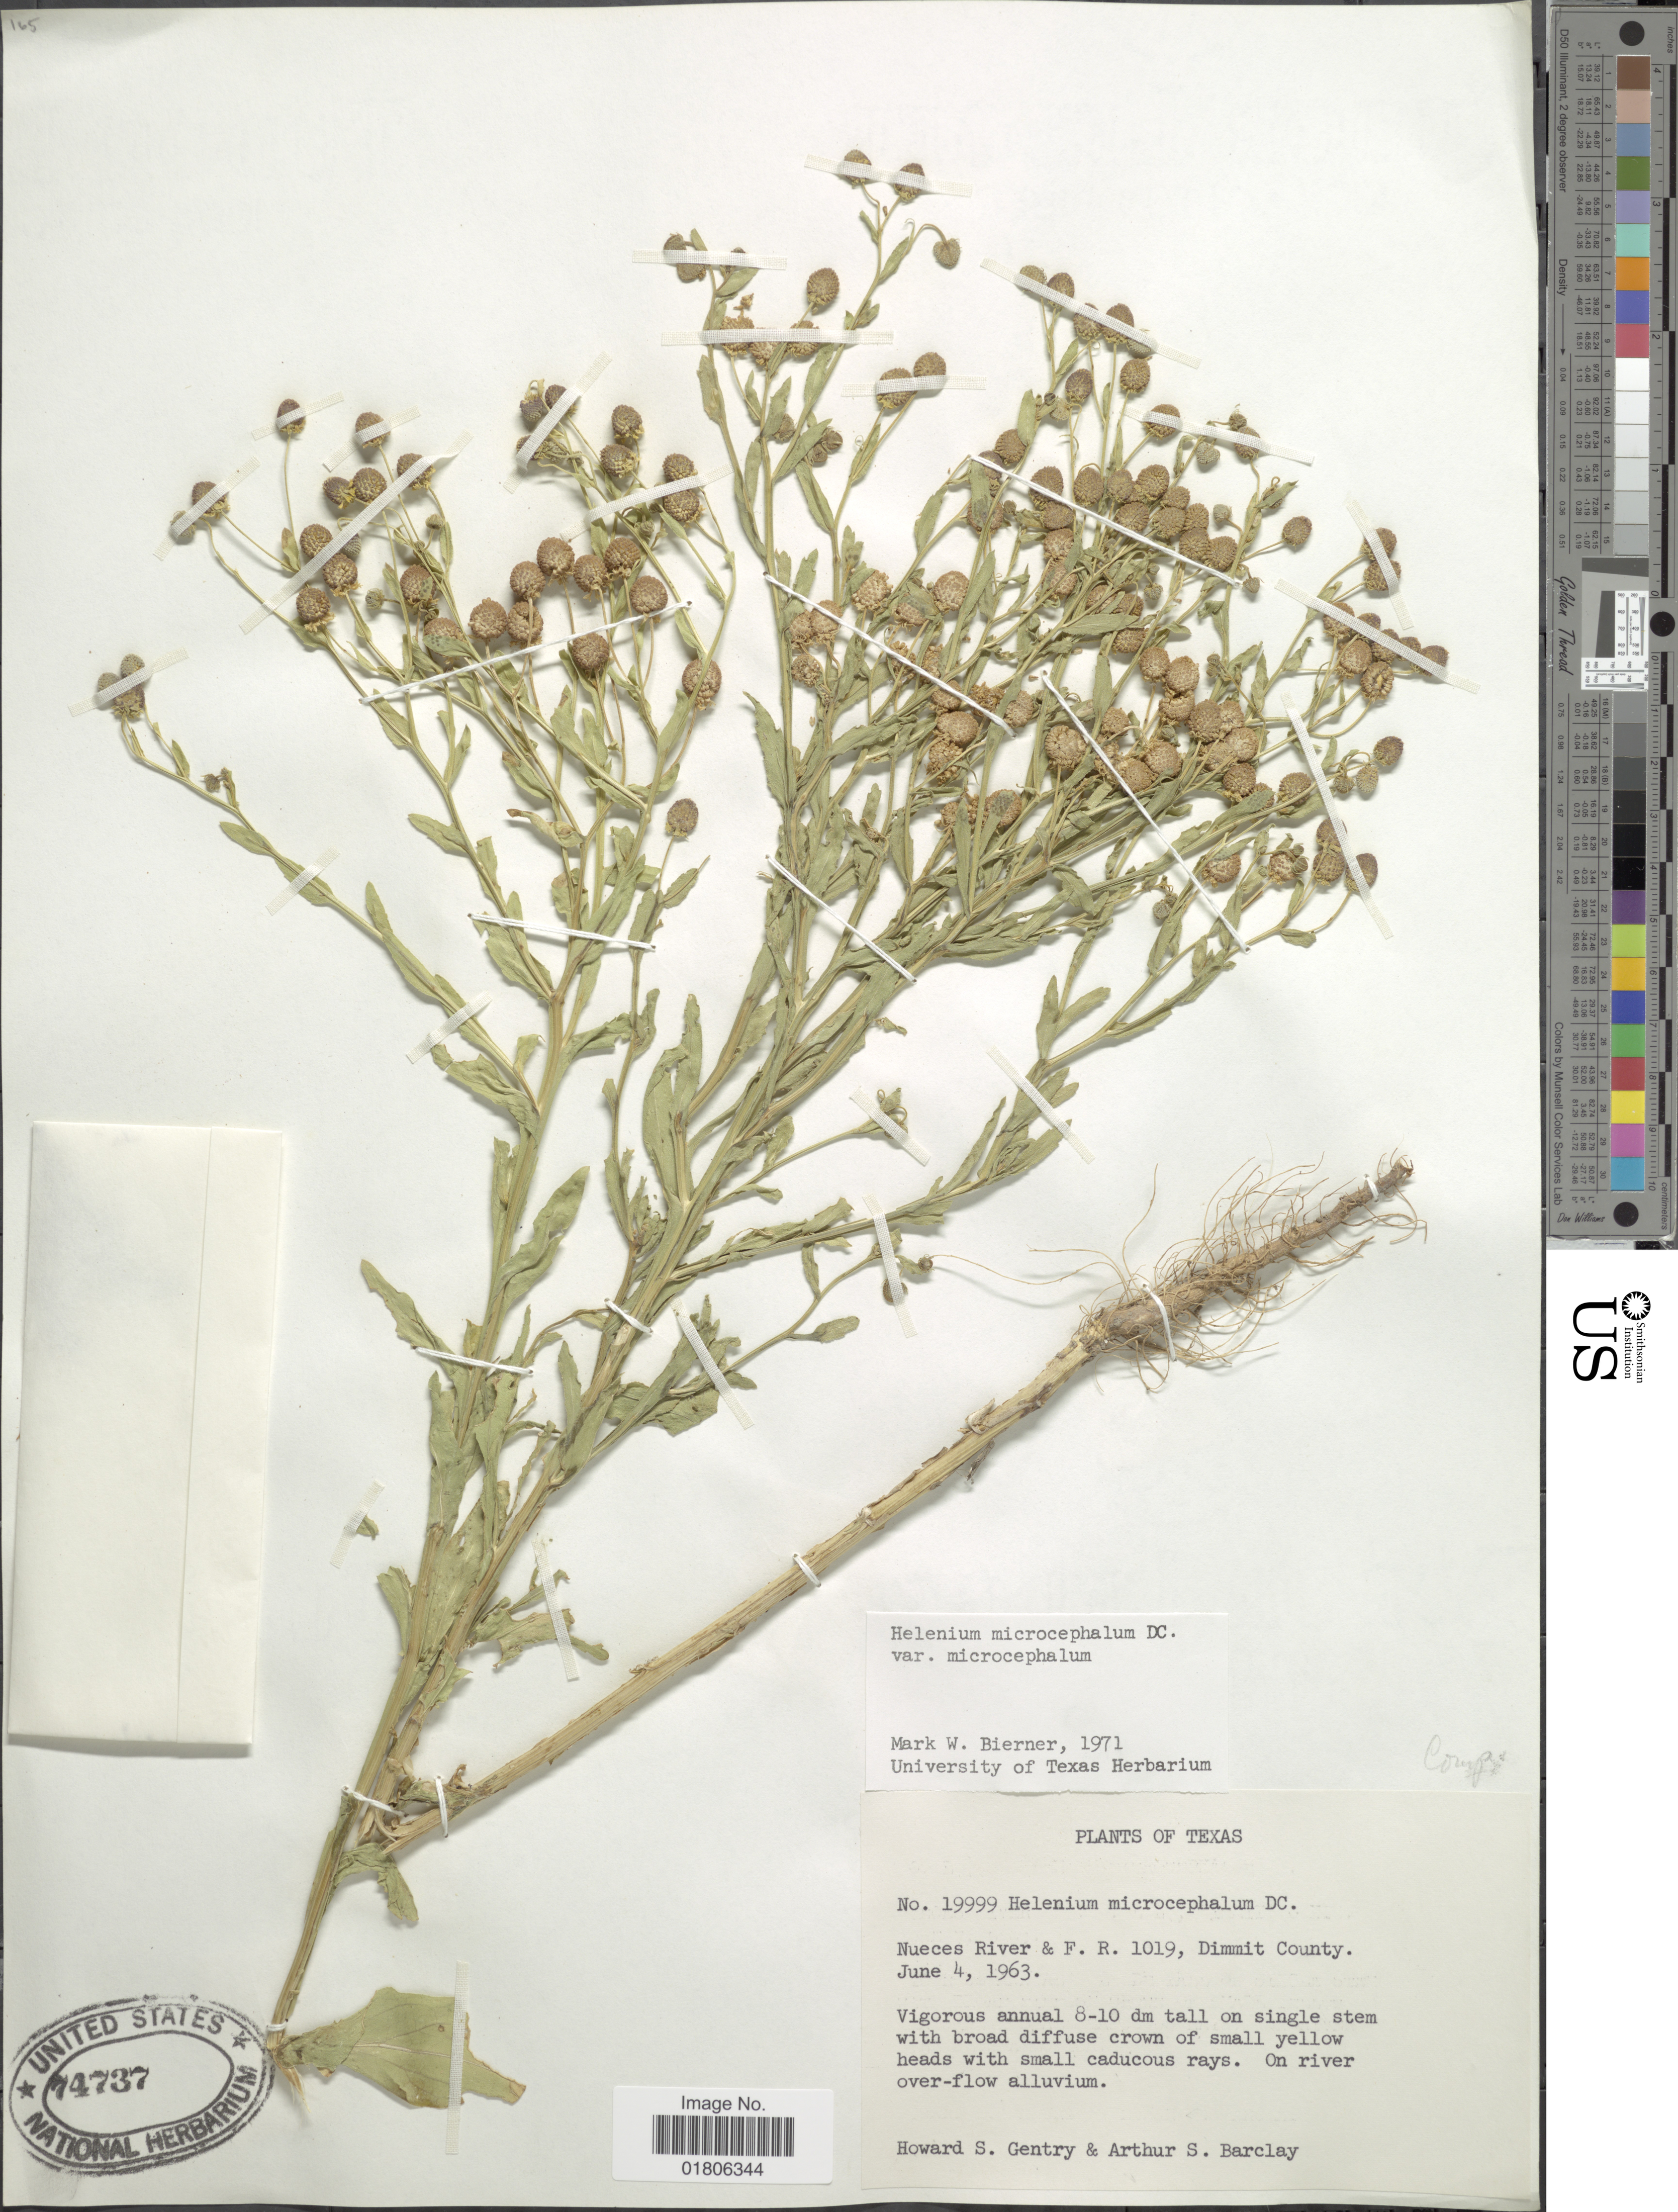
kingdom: Plantae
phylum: Tracheophyta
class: Magnoliopsida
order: Asterales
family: Asteraceae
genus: Helenium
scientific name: Helenium microcephalum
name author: DC.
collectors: H. S. Gentry & A. S. Barclay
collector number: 19999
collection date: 1963-06-04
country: United States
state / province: Texas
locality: Nueces River & F.R 1019, Dimmit County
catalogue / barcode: US 74737